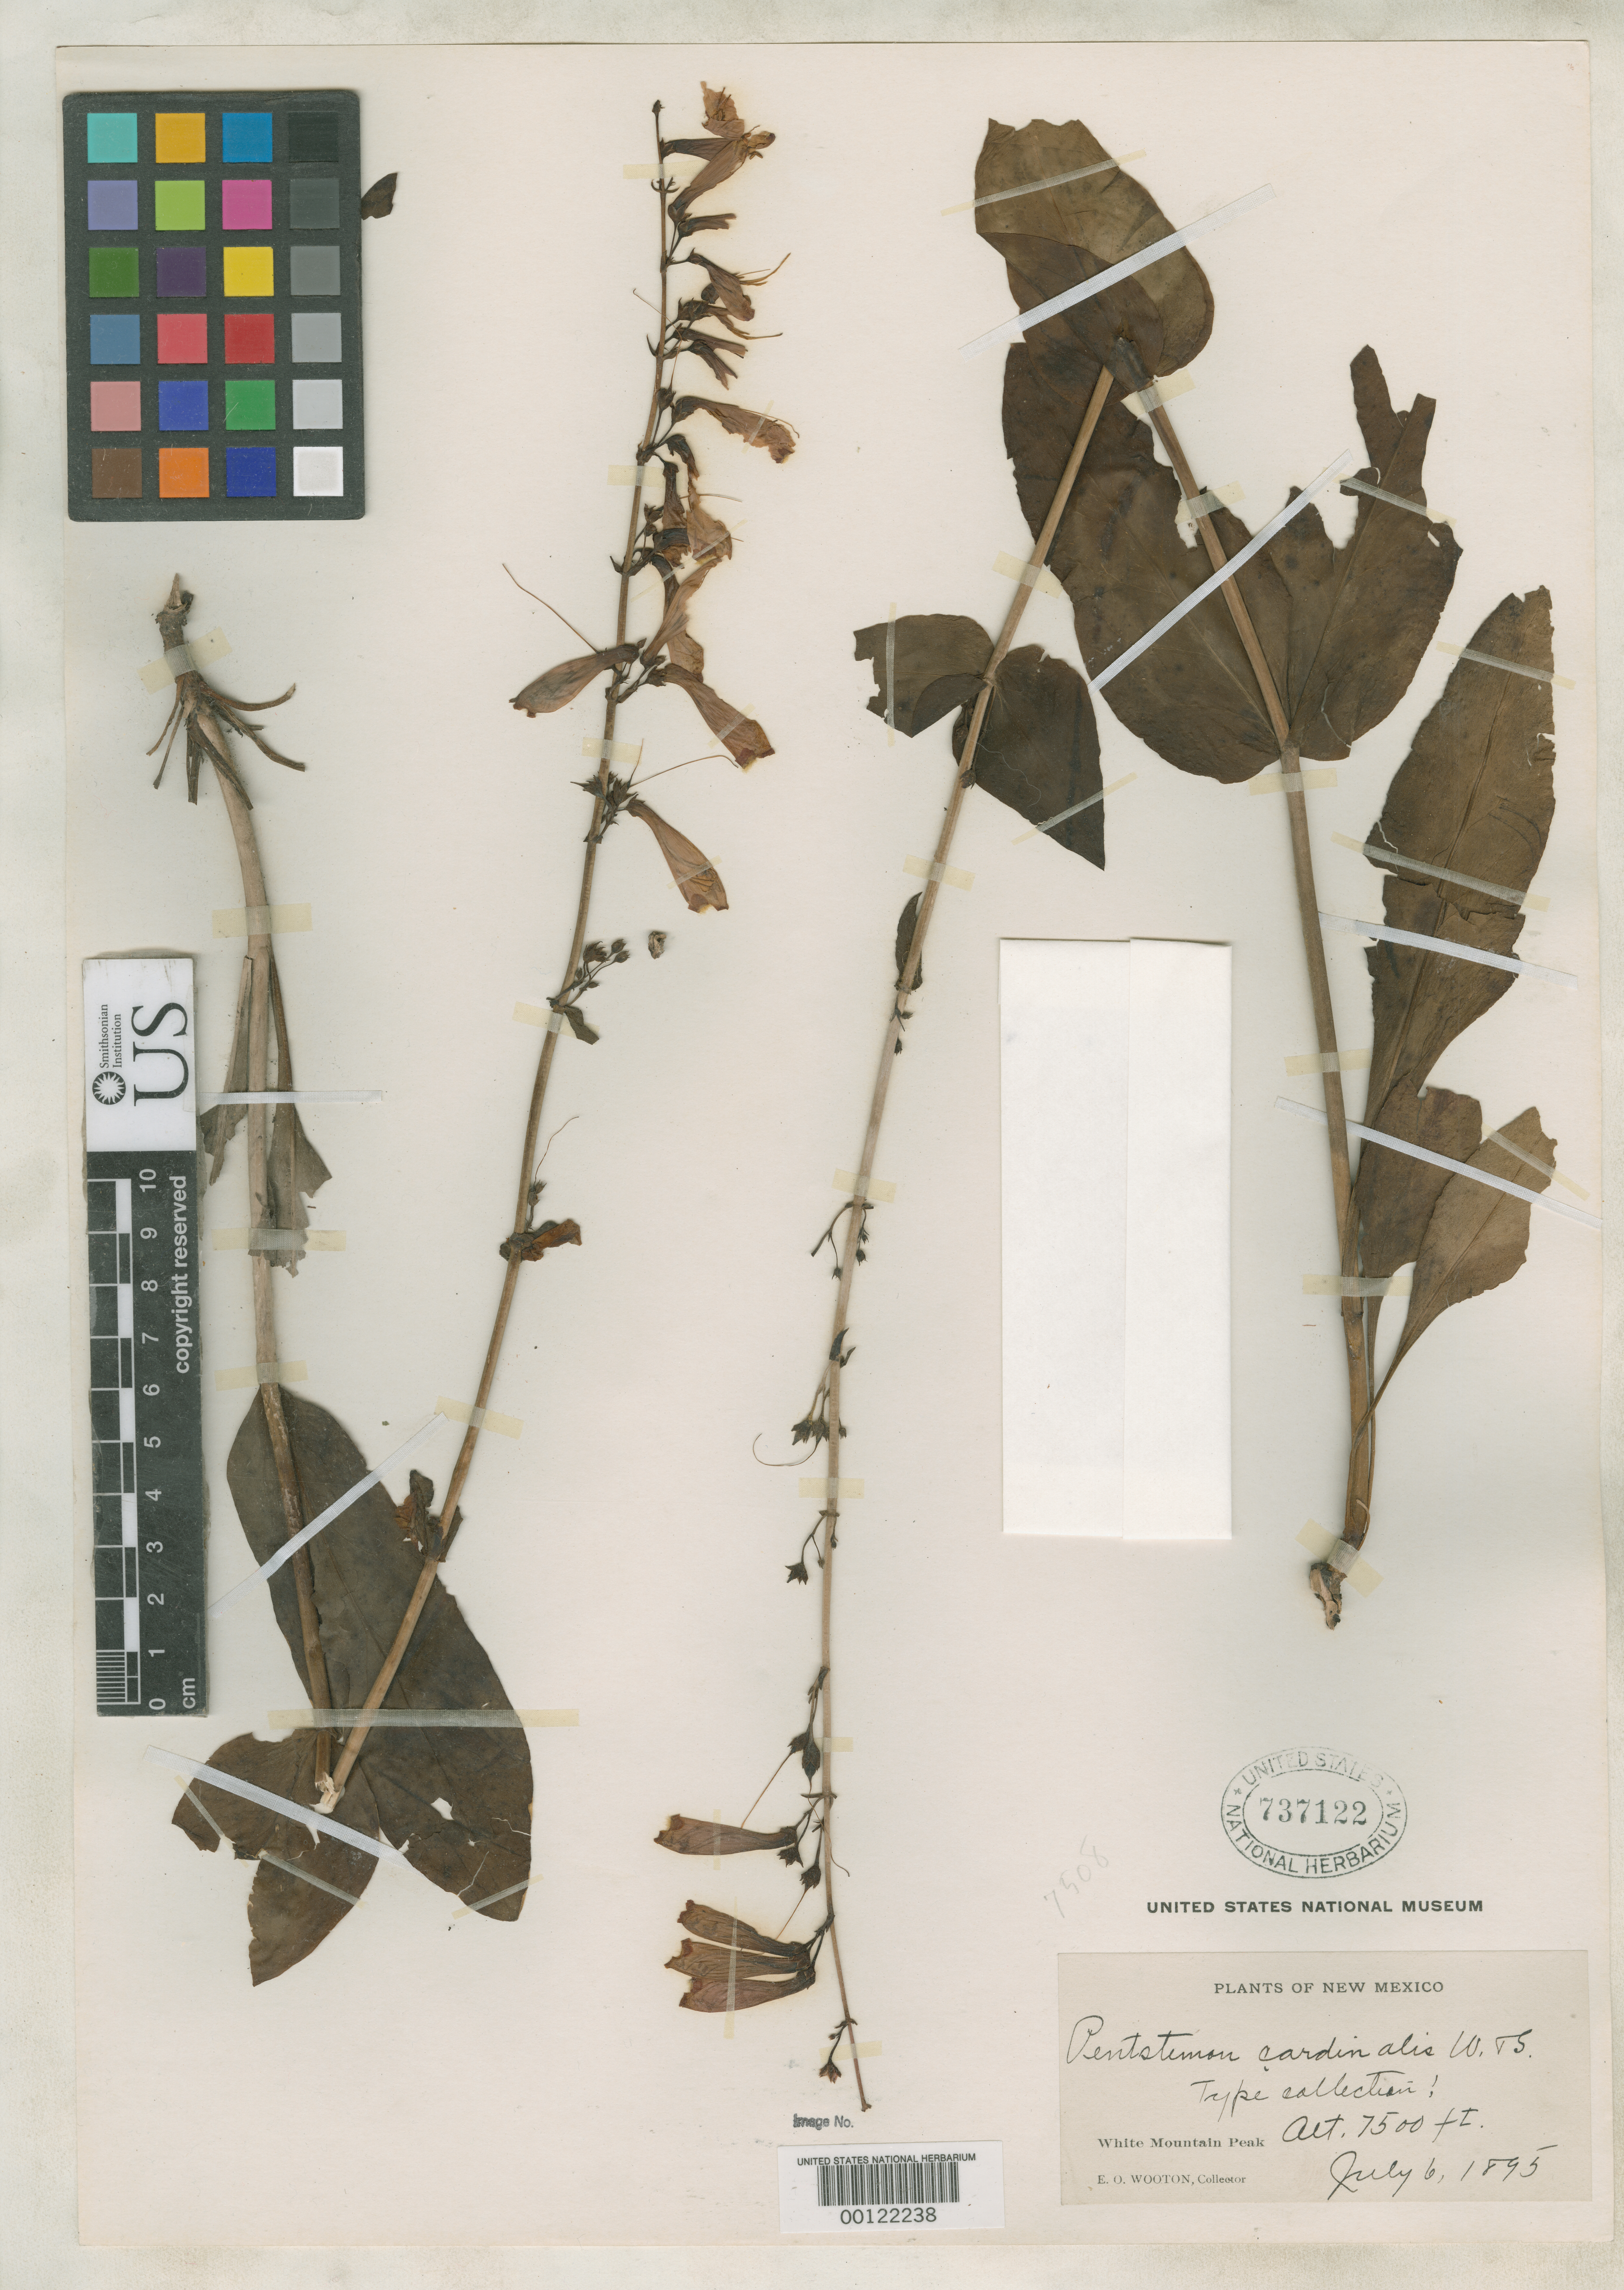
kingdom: Plantae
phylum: Tracheophyta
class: Magnoliopsida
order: Lamiales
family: Plantaginaceae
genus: Penstemon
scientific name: Penstemon cardinalis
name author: Wooton & Standl.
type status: Isotype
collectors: E. O. Wooton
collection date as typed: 06 Jul 1895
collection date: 1895-07-06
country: United States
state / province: New Mexico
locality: White Mountain Peak.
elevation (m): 2286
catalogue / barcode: US 737122